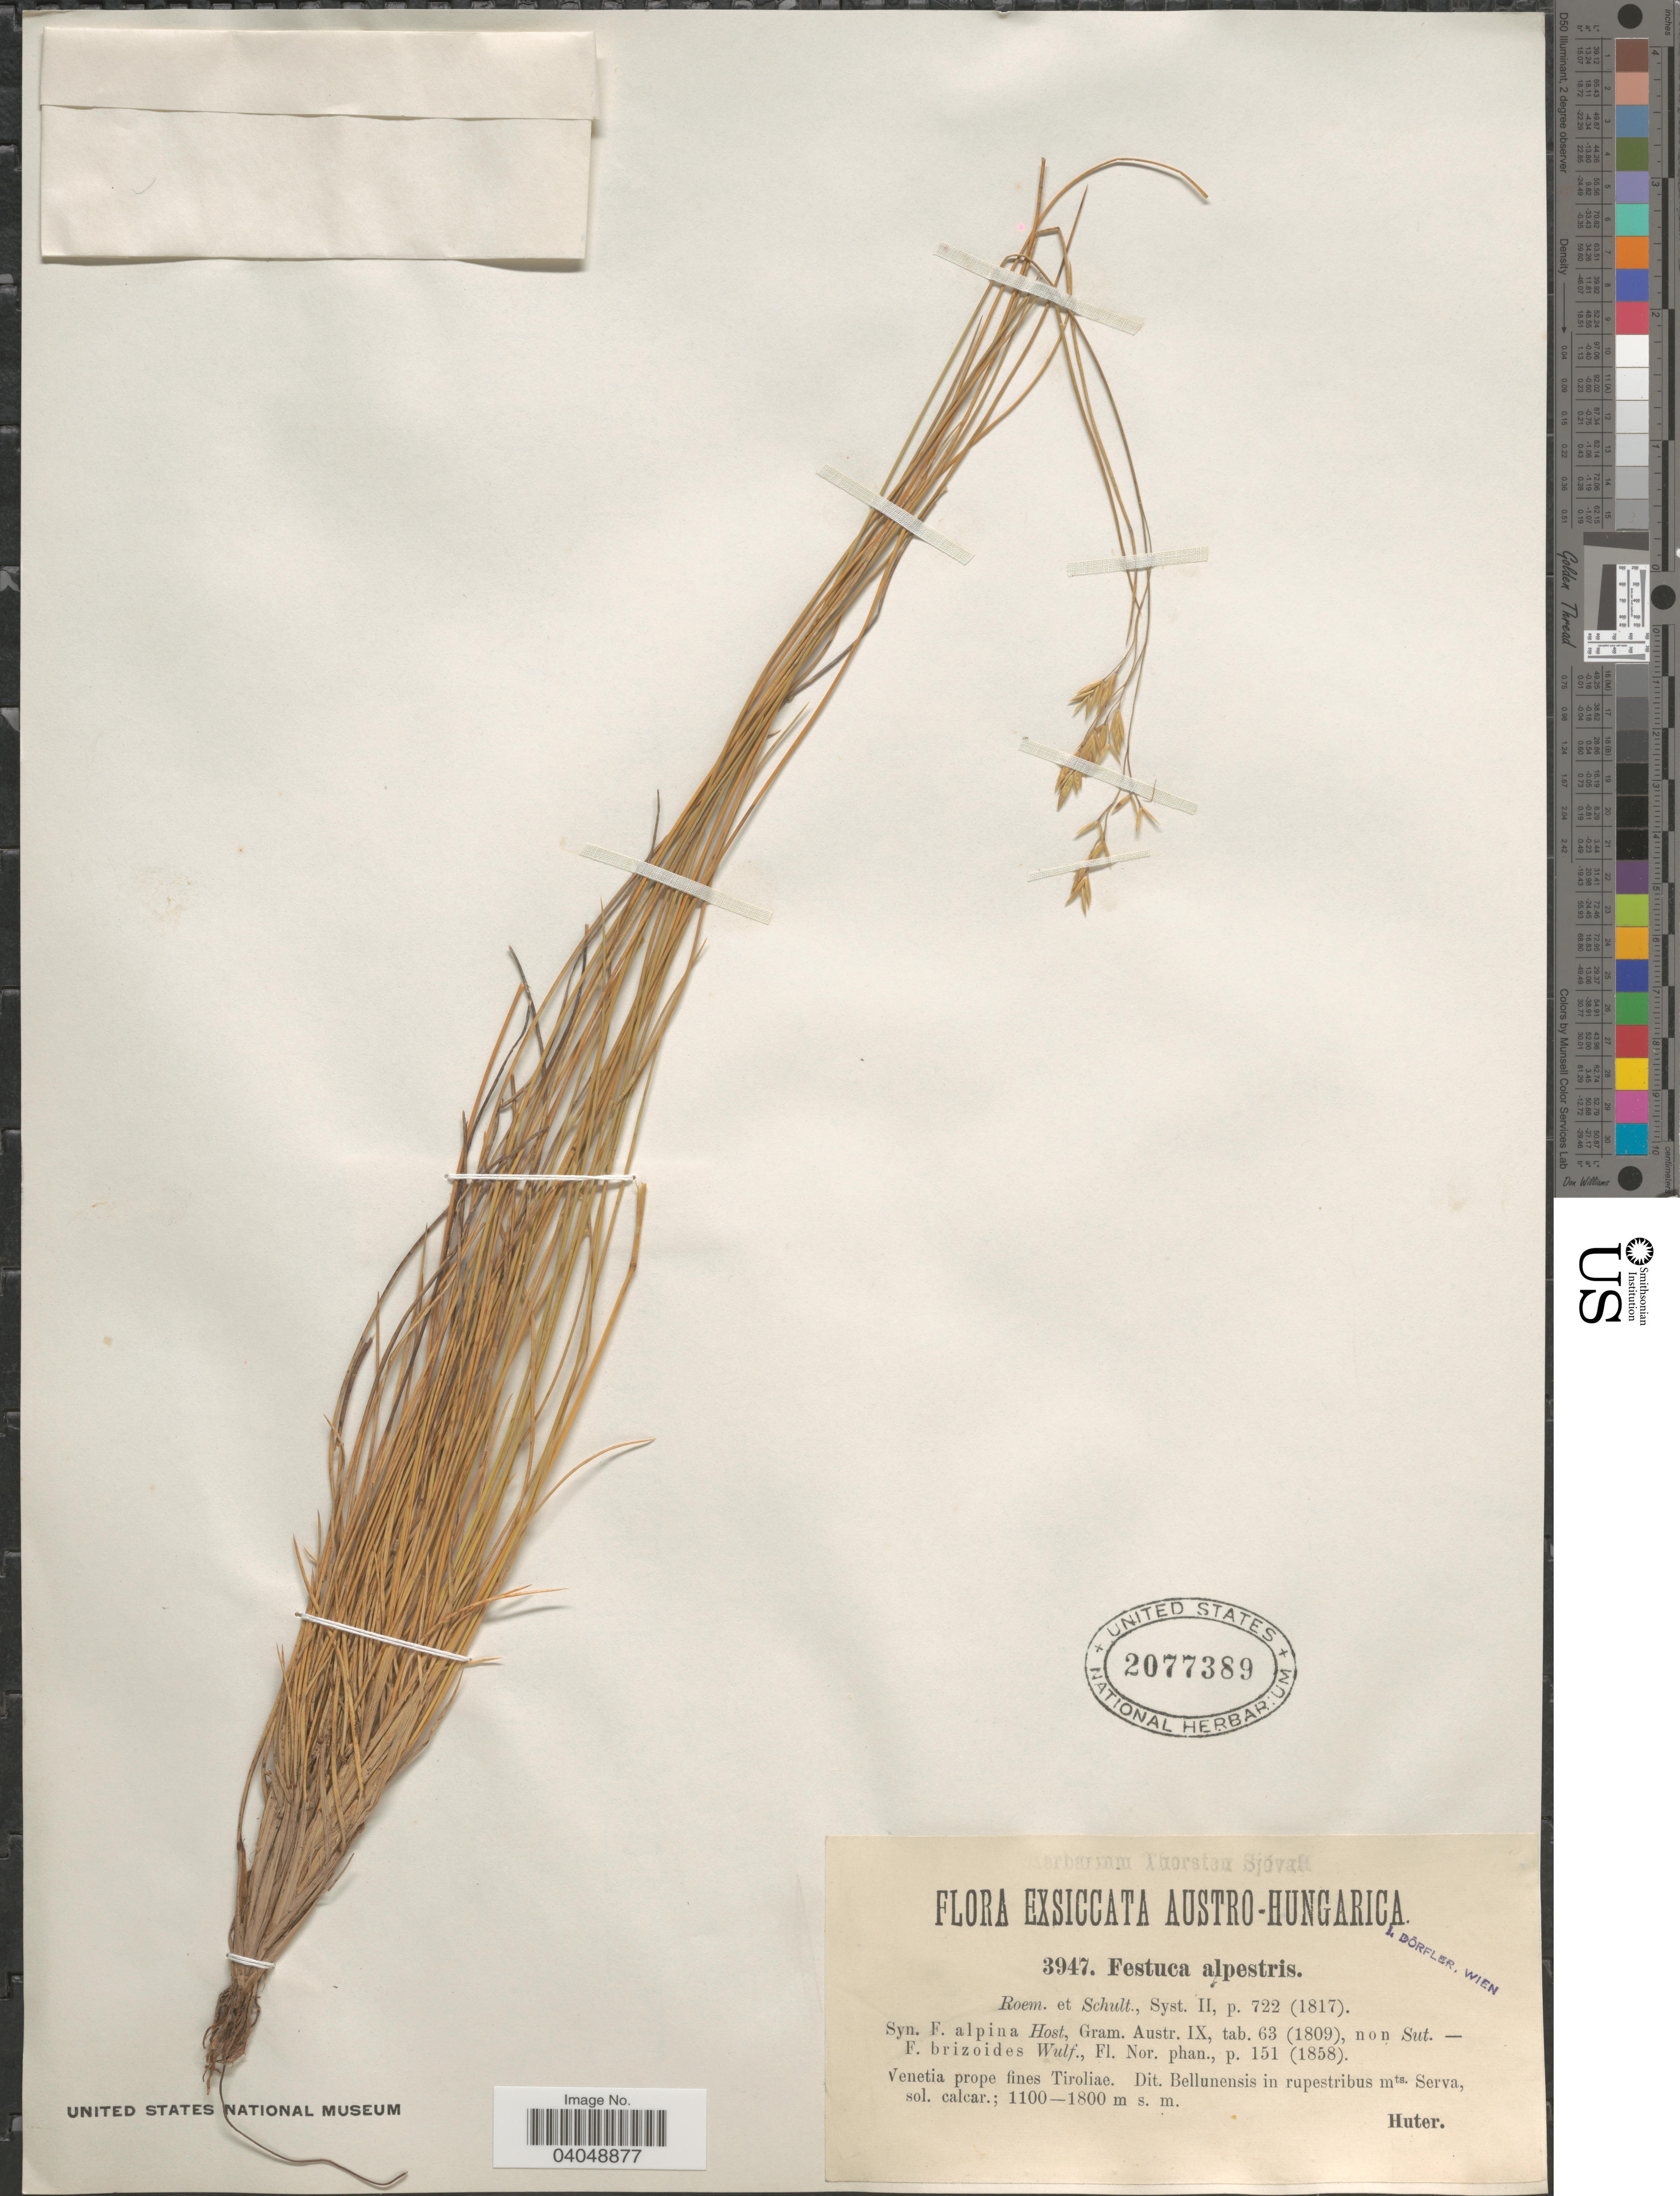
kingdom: Plantae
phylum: Tracheophyta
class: Liliopsida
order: Poales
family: Poaceae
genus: Festuca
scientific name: Festuca alpestris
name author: Roem. & Schult.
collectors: -. Huter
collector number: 3947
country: Italy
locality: Austro-Hungarica. Venetia prope fines Tiroliae. Dit. Bellunensis in rupestribus mts. Serva, sol. calcar.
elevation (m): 1100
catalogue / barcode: US 2077389